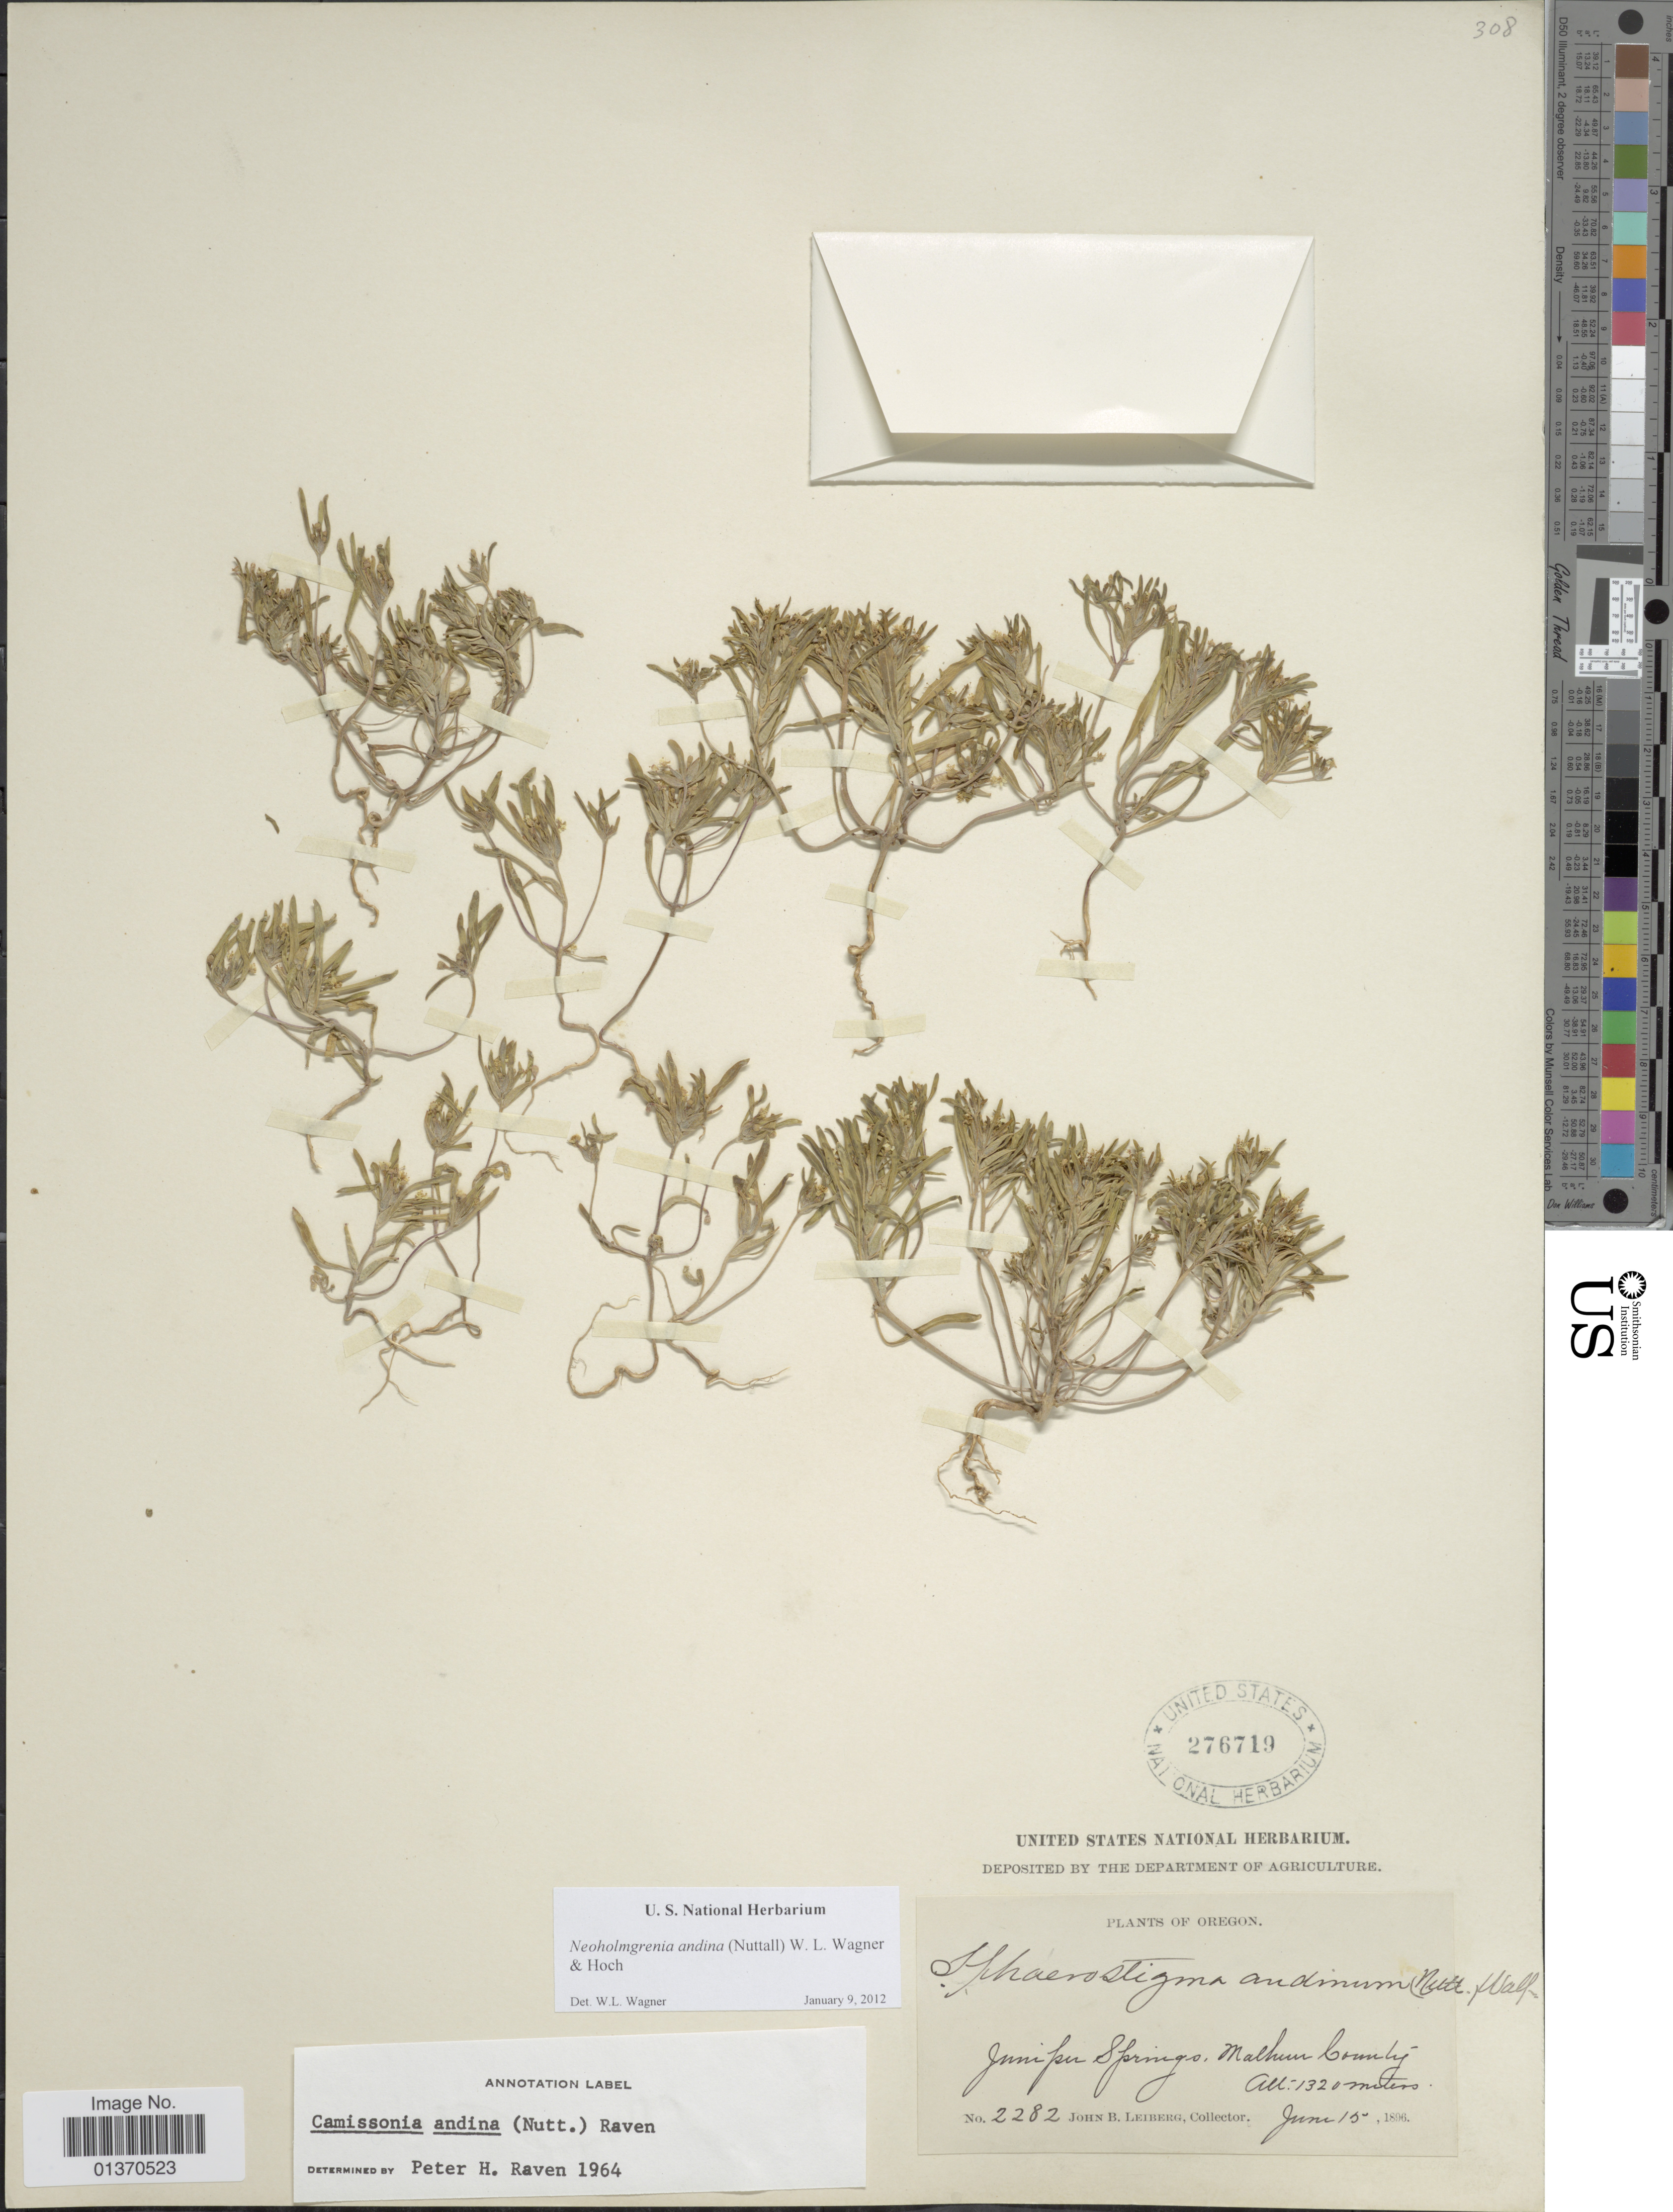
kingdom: Plantae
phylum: Tracheophyta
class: Magnoliopsida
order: Myrtales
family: Onagraceae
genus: Neoholmgrenia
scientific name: Neoholmgrenia andina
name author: (Nutt.) W.L. Wagner & Hoch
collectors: J. B. Leiberg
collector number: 2282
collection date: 1896-06-15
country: United States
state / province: Oregon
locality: Juniper Springs, Malheur County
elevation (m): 1320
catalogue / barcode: US 276719